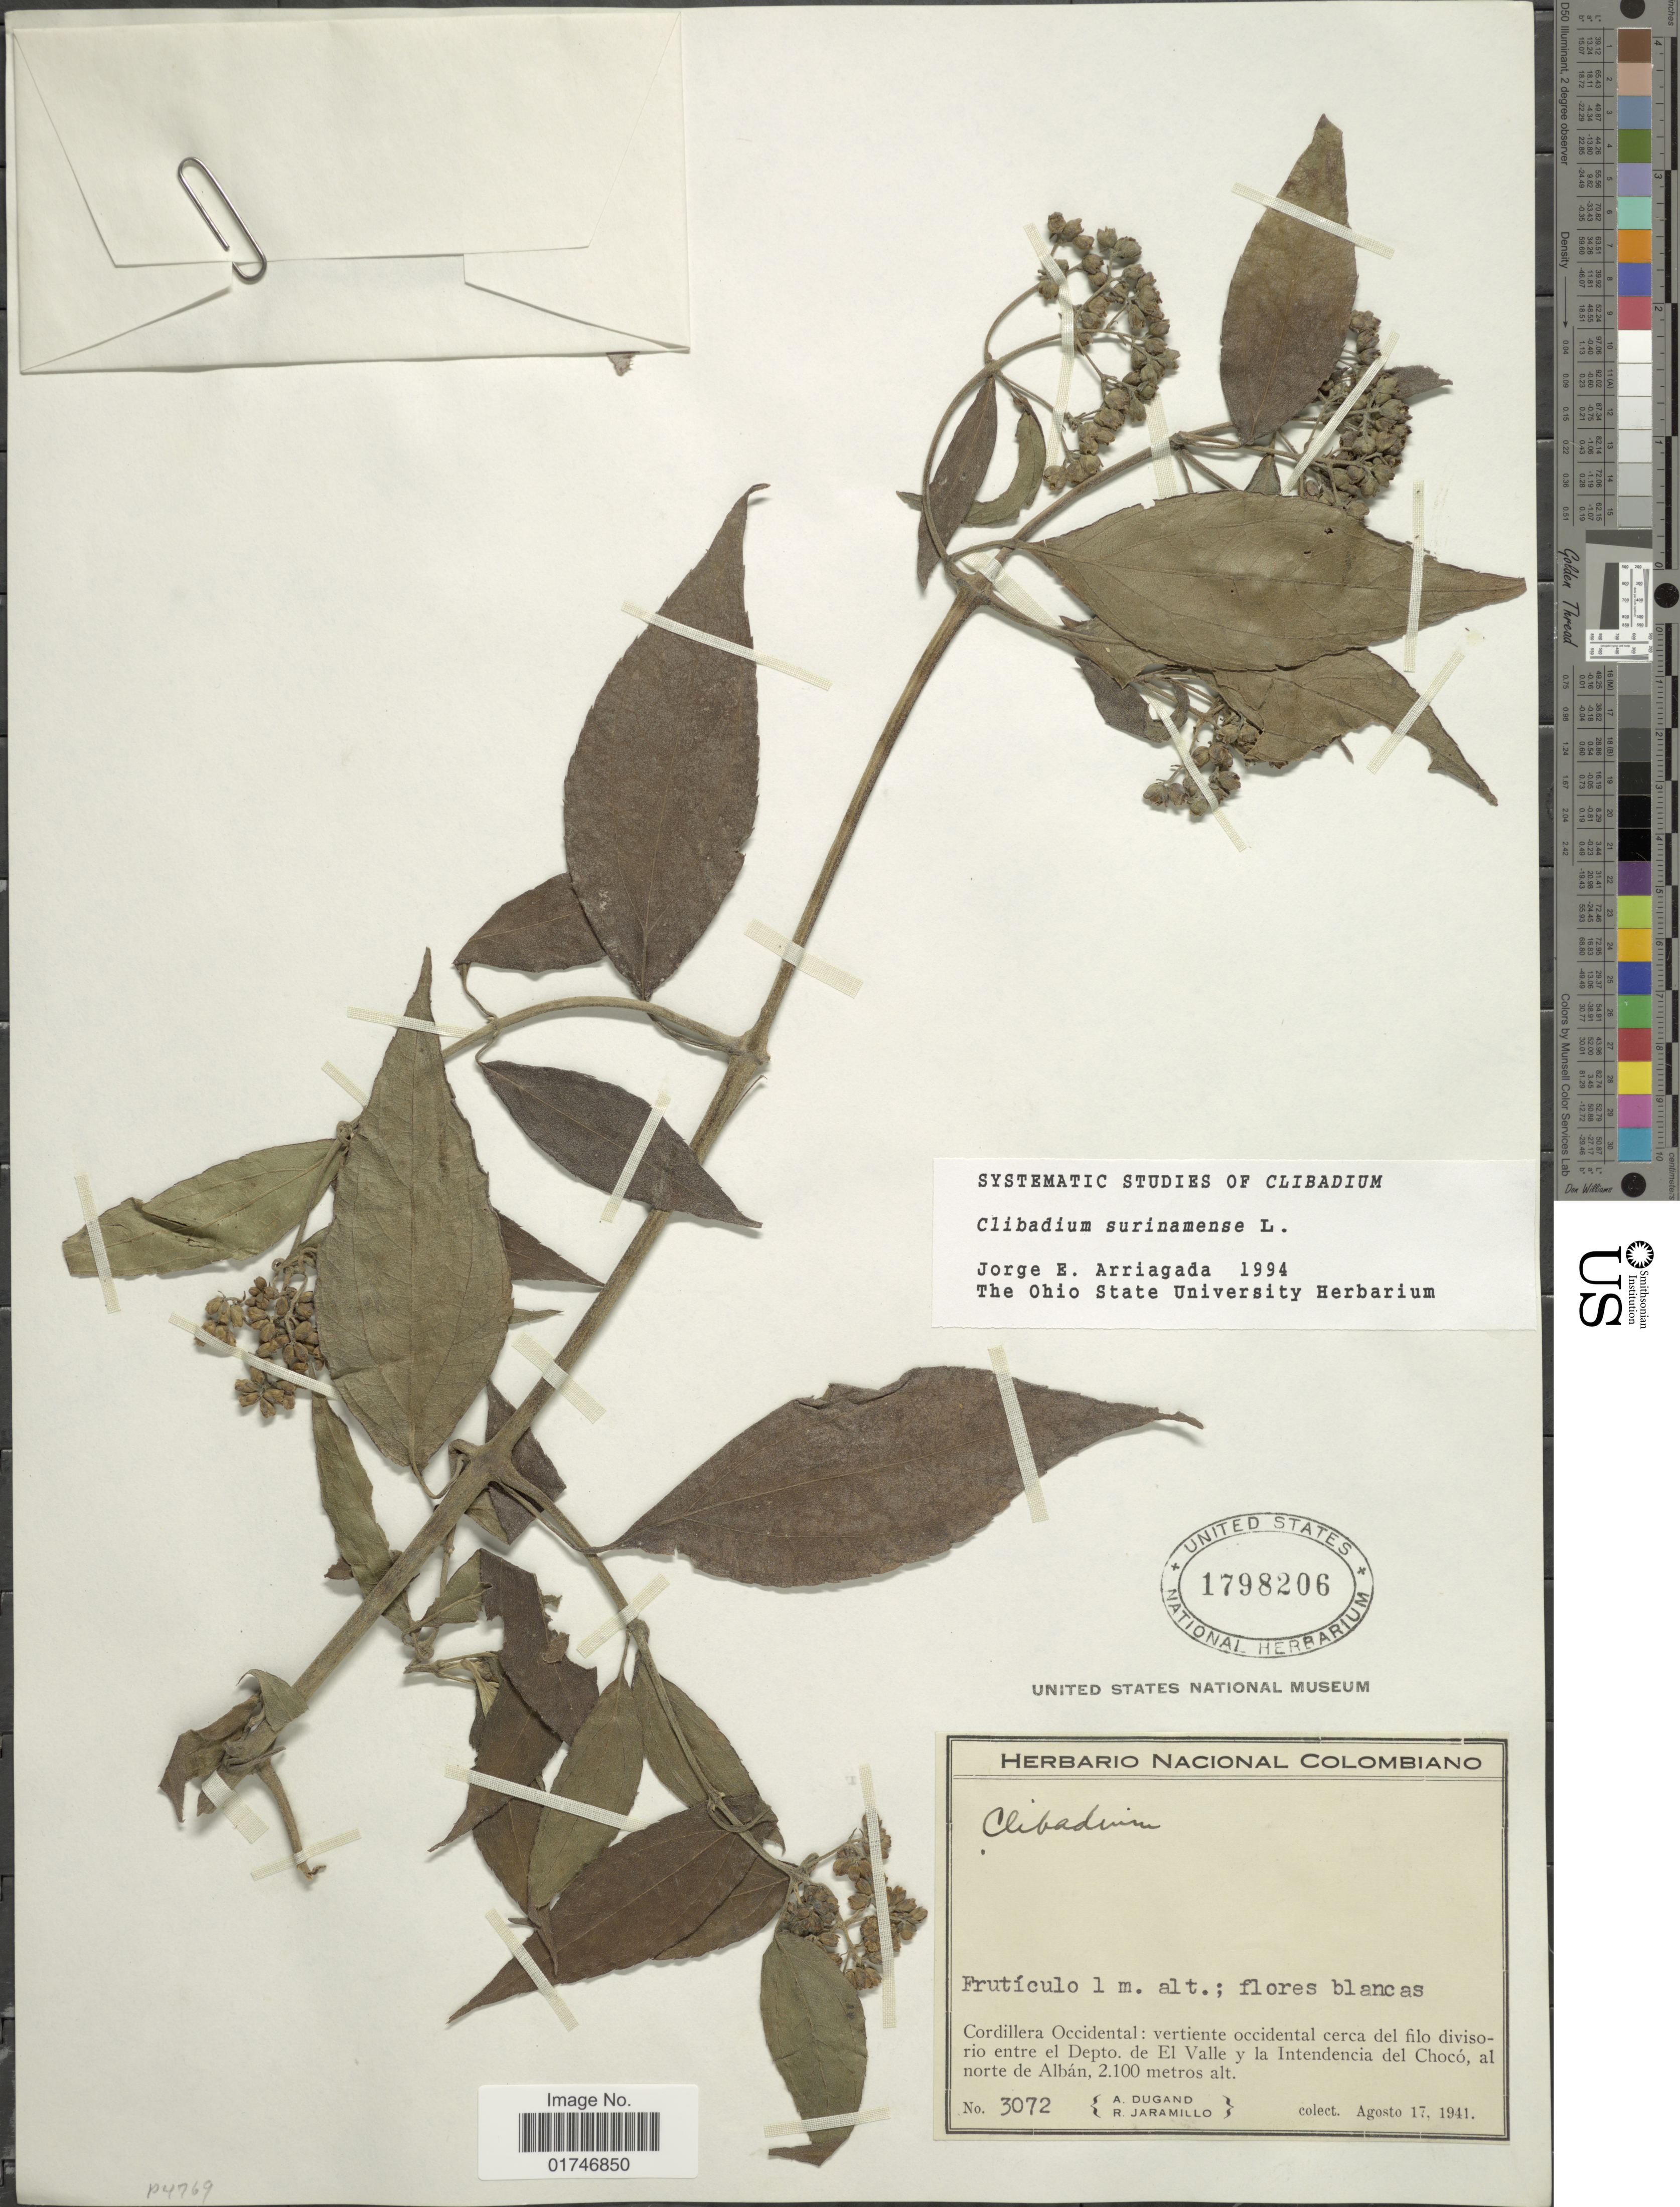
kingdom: Plantae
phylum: Tracheophyta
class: Magnoliopsida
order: Asterales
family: Asteraceae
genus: Clibadium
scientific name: Clibadium surinamense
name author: L.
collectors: A. Dugand & R. Jaramillo M.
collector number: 3072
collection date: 1941-08-17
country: Colombia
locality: Cordillera Occidental: vertiente occidental cerca del filo divisorio entre el Depto. de El Valle y la Intendencia del Chocó, al norte de Albán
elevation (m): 2100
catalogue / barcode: US 1798206